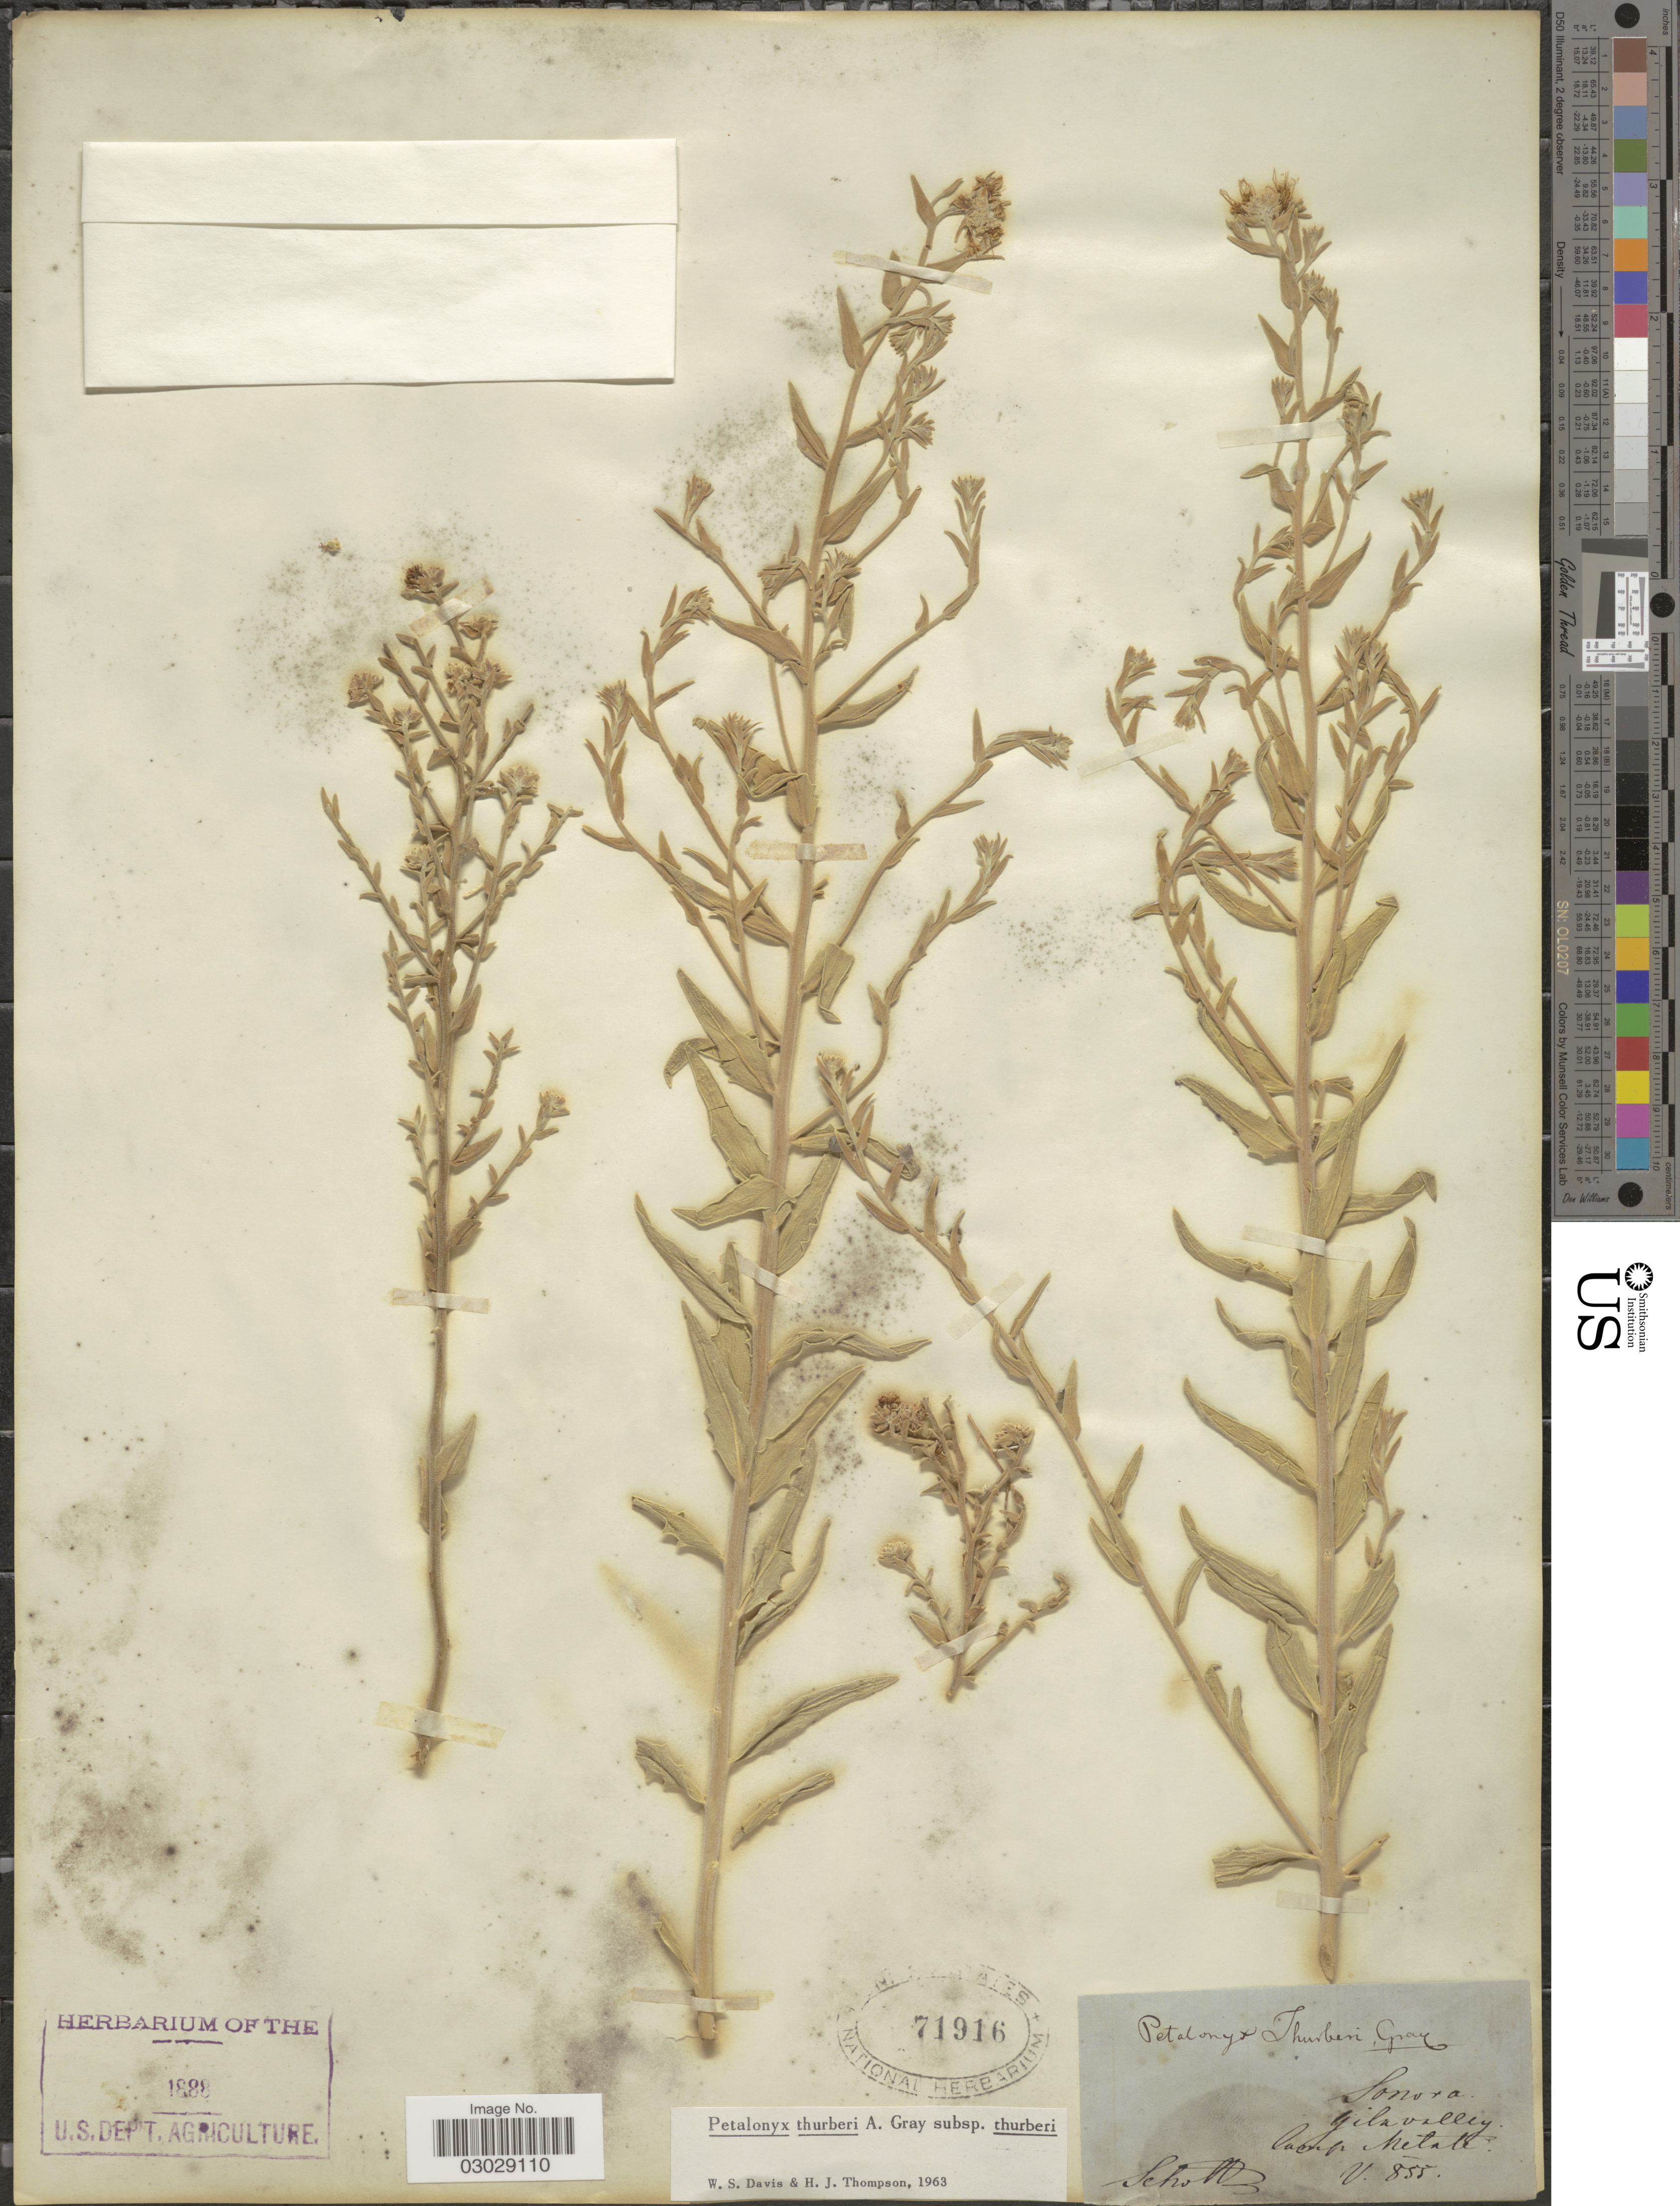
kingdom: Plantae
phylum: Tracheophyta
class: Magnoliopsida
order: Cornales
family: Loasaceae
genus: Petalonyx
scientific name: Petalonyx thurberi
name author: A. Gray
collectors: Schott, --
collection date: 1855-05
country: Mexico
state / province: Sonora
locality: Gila valley. Camp Metate.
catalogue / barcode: US 71916